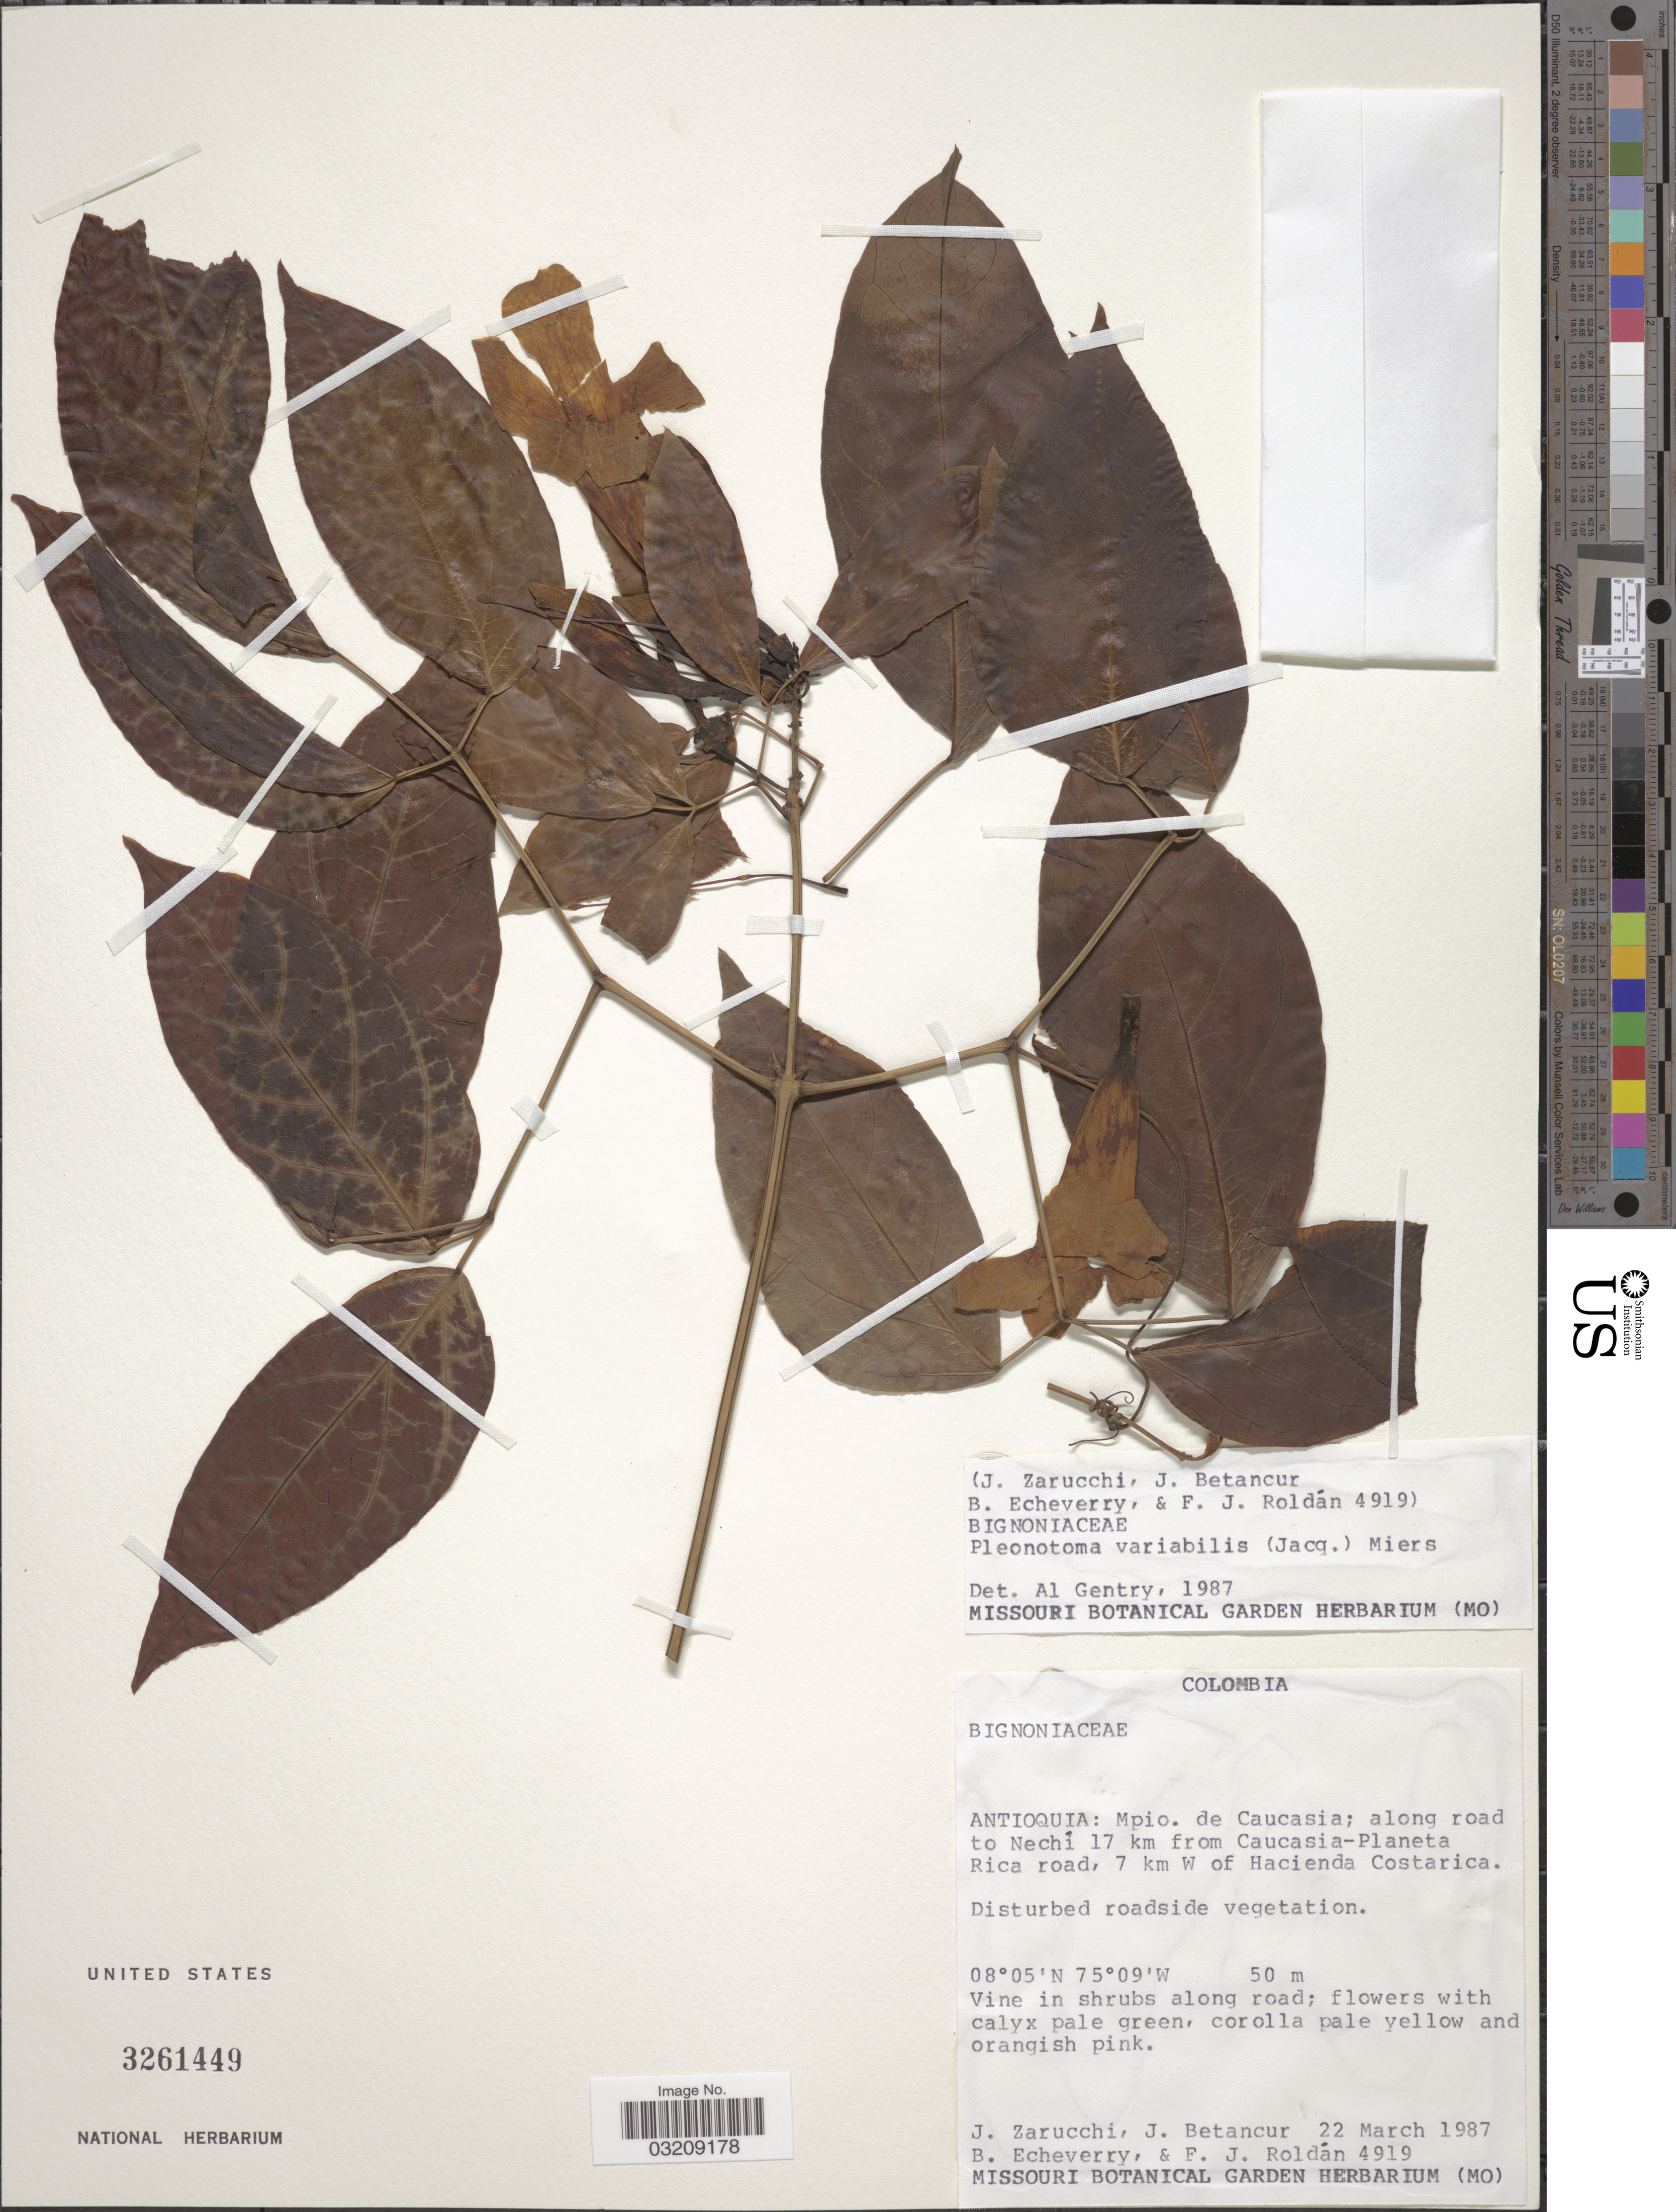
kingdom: Plantae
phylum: Tracheophyta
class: Magnoliopsida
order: Lamiales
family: Bignoniaceae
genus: Pleonotoma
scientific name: Pleonotoma variabilis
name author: (Jacq.) Miers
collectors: J. L. Zarucchi, J. Betancur, B. Echeverry & F. J. Roldán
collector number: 4919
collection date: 1987-03-22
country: Colombia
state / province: Antioquia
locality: Mpio. de Caucasia; along road to Nechi 17 km from Caucasia- Planeta Rica road, 7 km W of Hacienda Costarica.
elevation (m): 50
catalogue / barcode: US 3261449